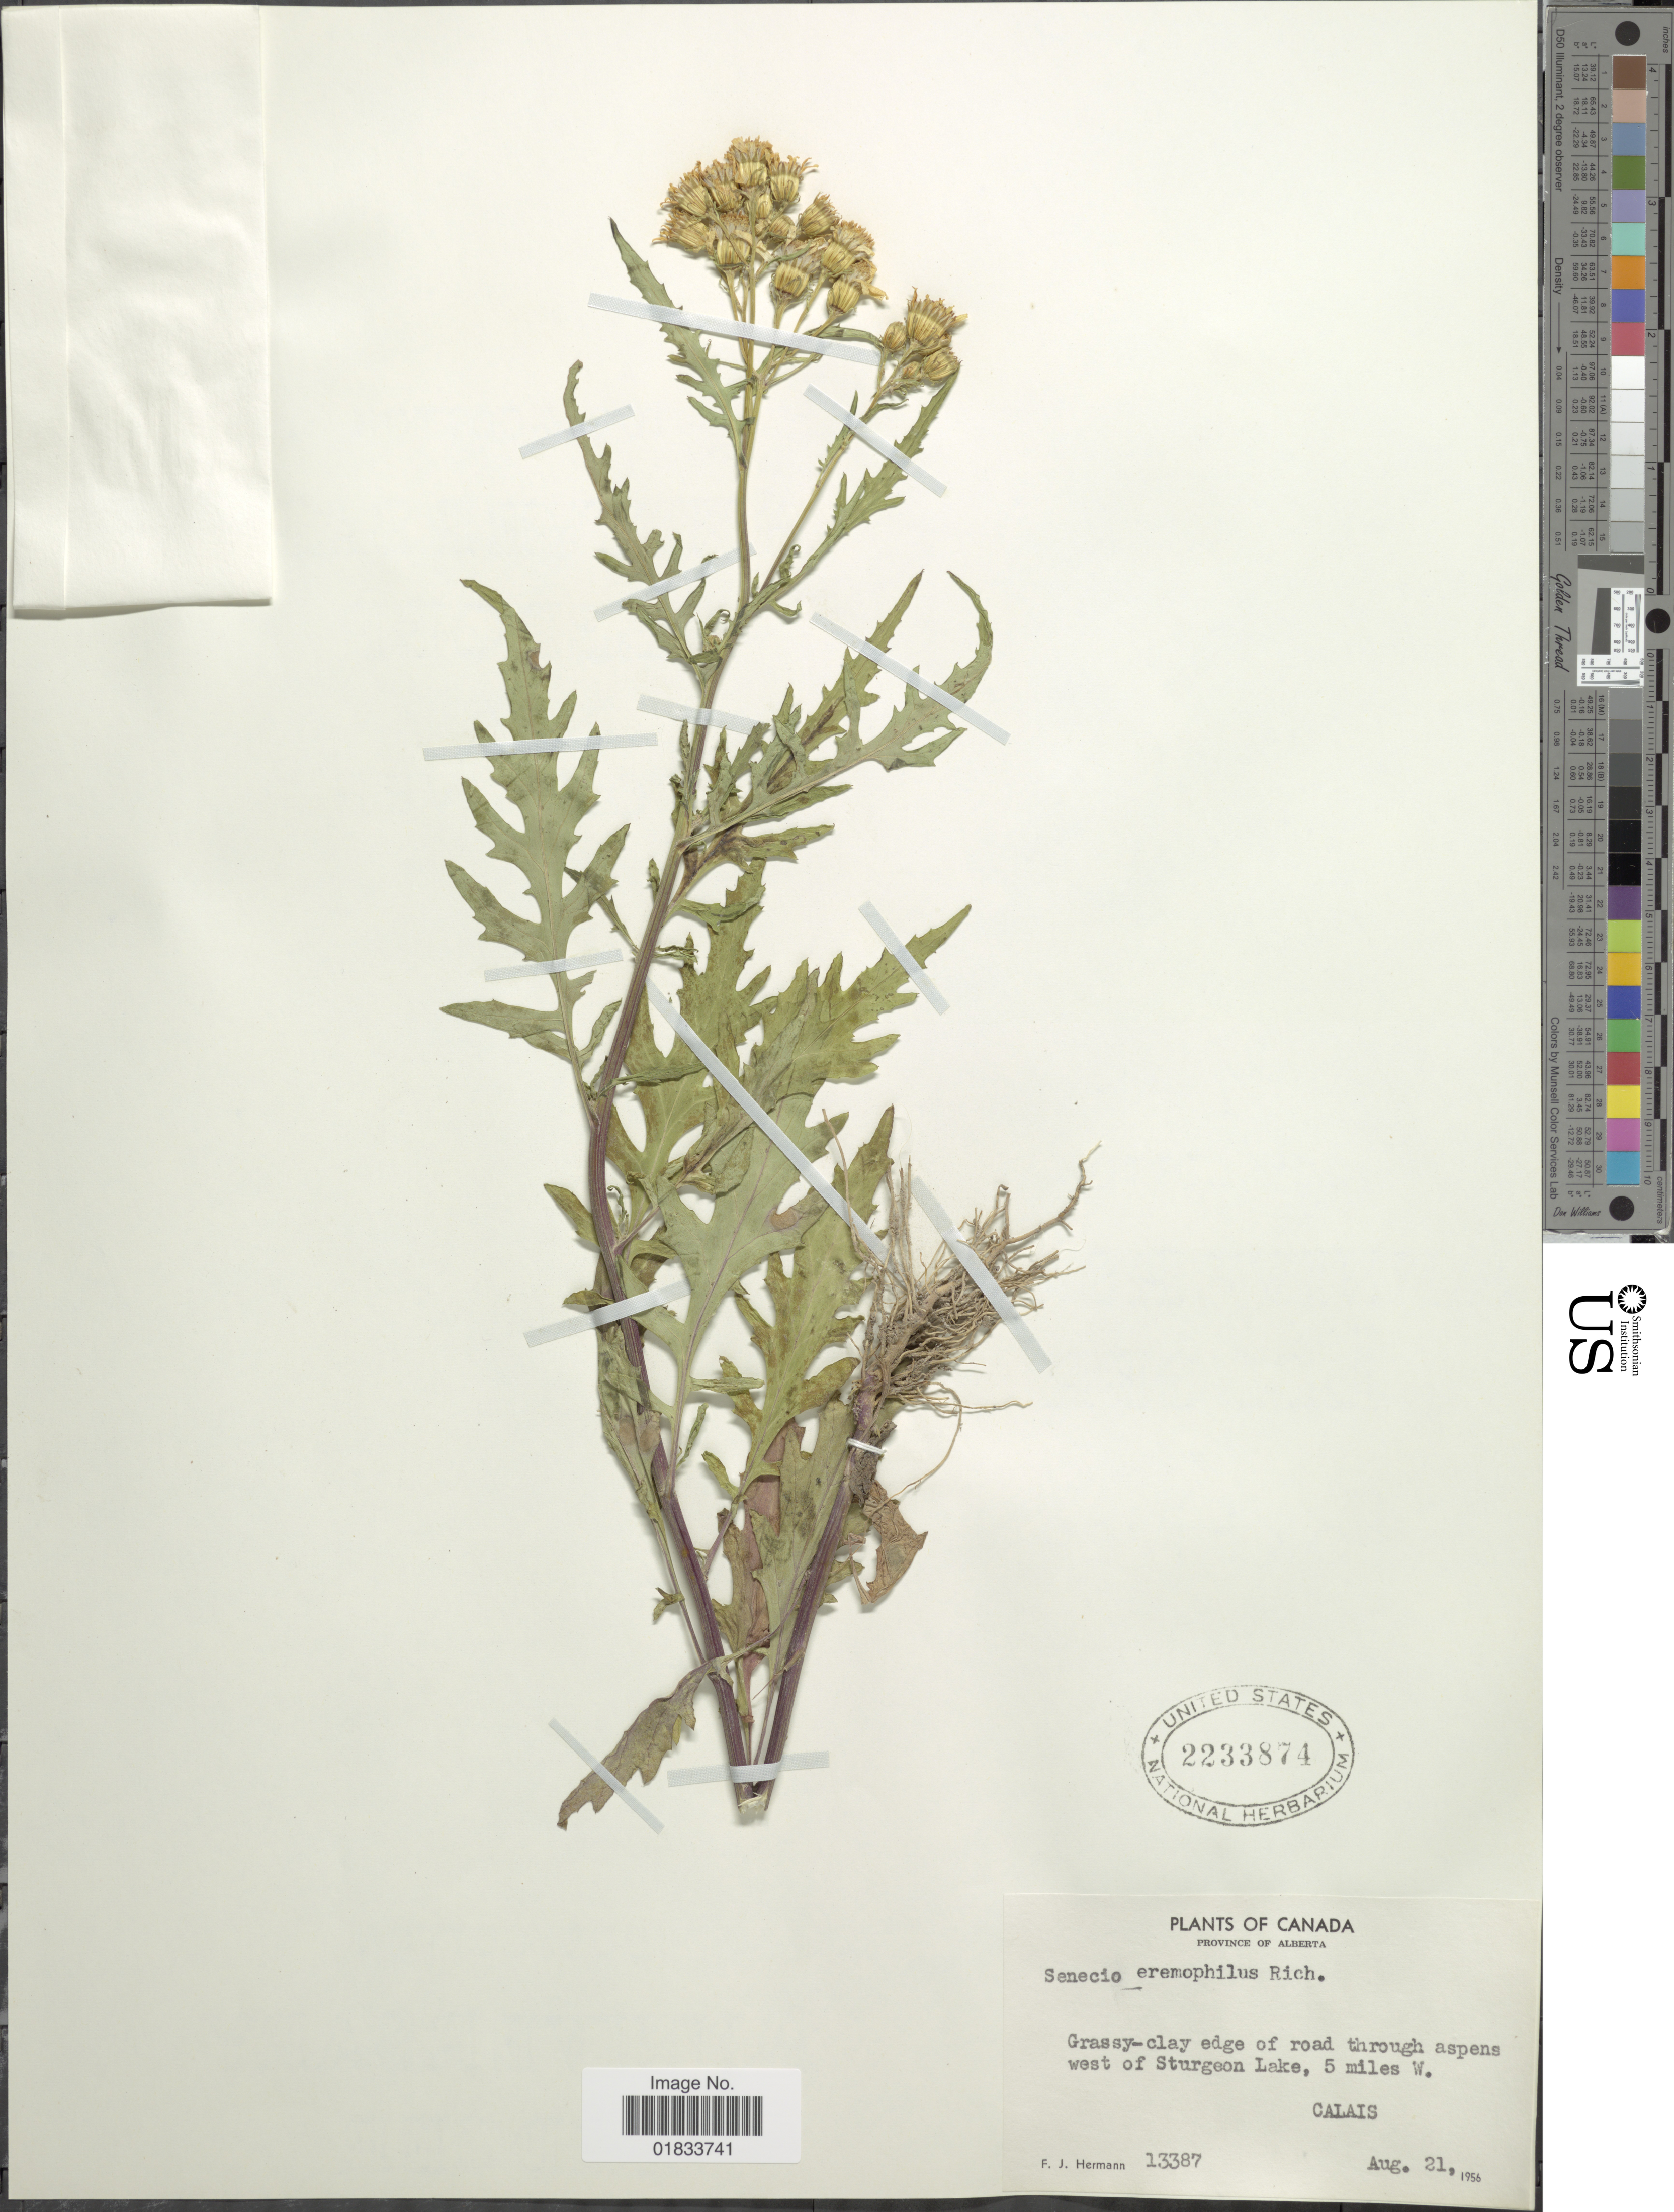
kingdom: Plantae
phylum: Tracheophyta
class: Magnoliopsida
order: Asterales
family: Asteraceae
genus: Senecio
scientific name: Senecio eremophilus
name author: Richardson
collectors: F. J. Hermann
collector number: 13387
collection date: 1956-08-21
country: Canada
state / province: Alberta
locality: Grassy-clay edge of road through aspens west of Sturgeon Lake, 5 miles W. Calais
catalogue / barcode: US 2233874